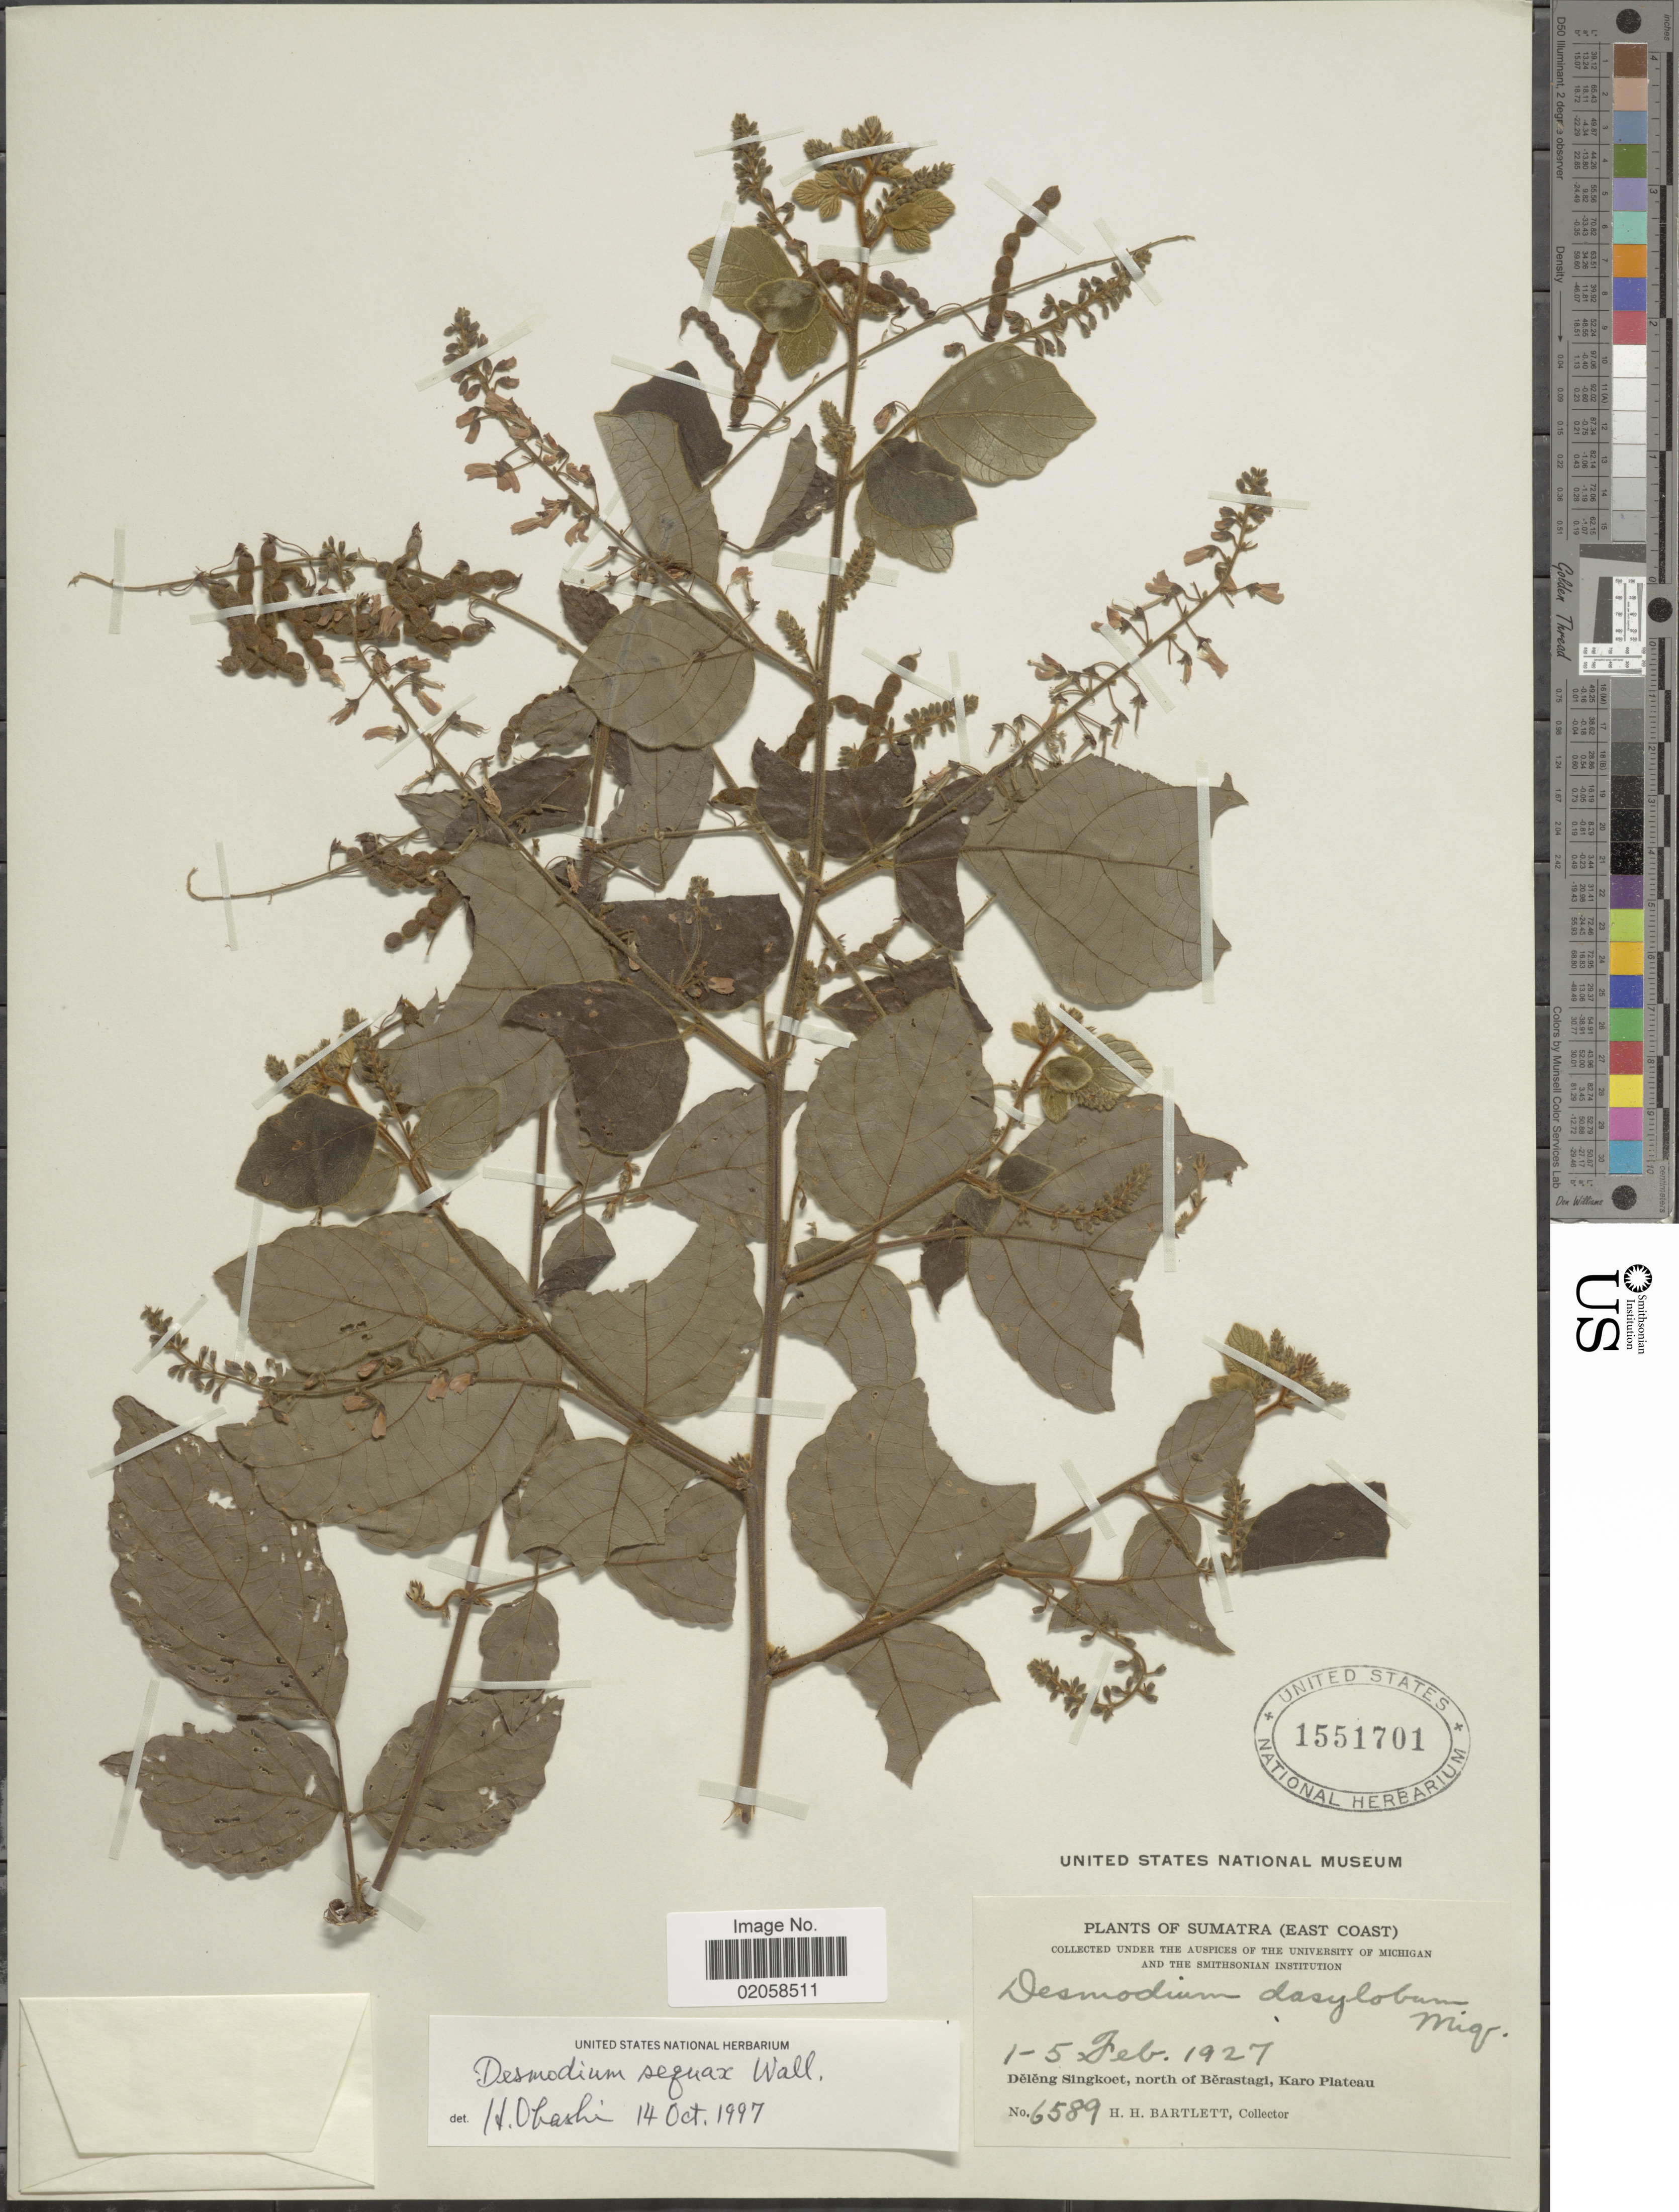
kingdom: Plantae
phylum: Tracheophyta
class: Magnoliopsida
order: Fabales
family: Fabaceae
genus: Puhuaea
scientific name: Puhuaea sequax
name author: (Wall.) H. Ohashi & K. Ohashi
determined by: Strong, Mark T., (BOT), Smithsonian Institution - National Museum of Natural History (UNITED STATES)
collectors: H. H. Bartlett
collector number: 6589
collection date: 1927-02-01/1927-02-05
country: Indonesia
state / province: Sumatra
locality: (East Coast), Deleng Singkoet, north of Berastagi, Karo Plateau.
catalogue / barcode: US 1551701